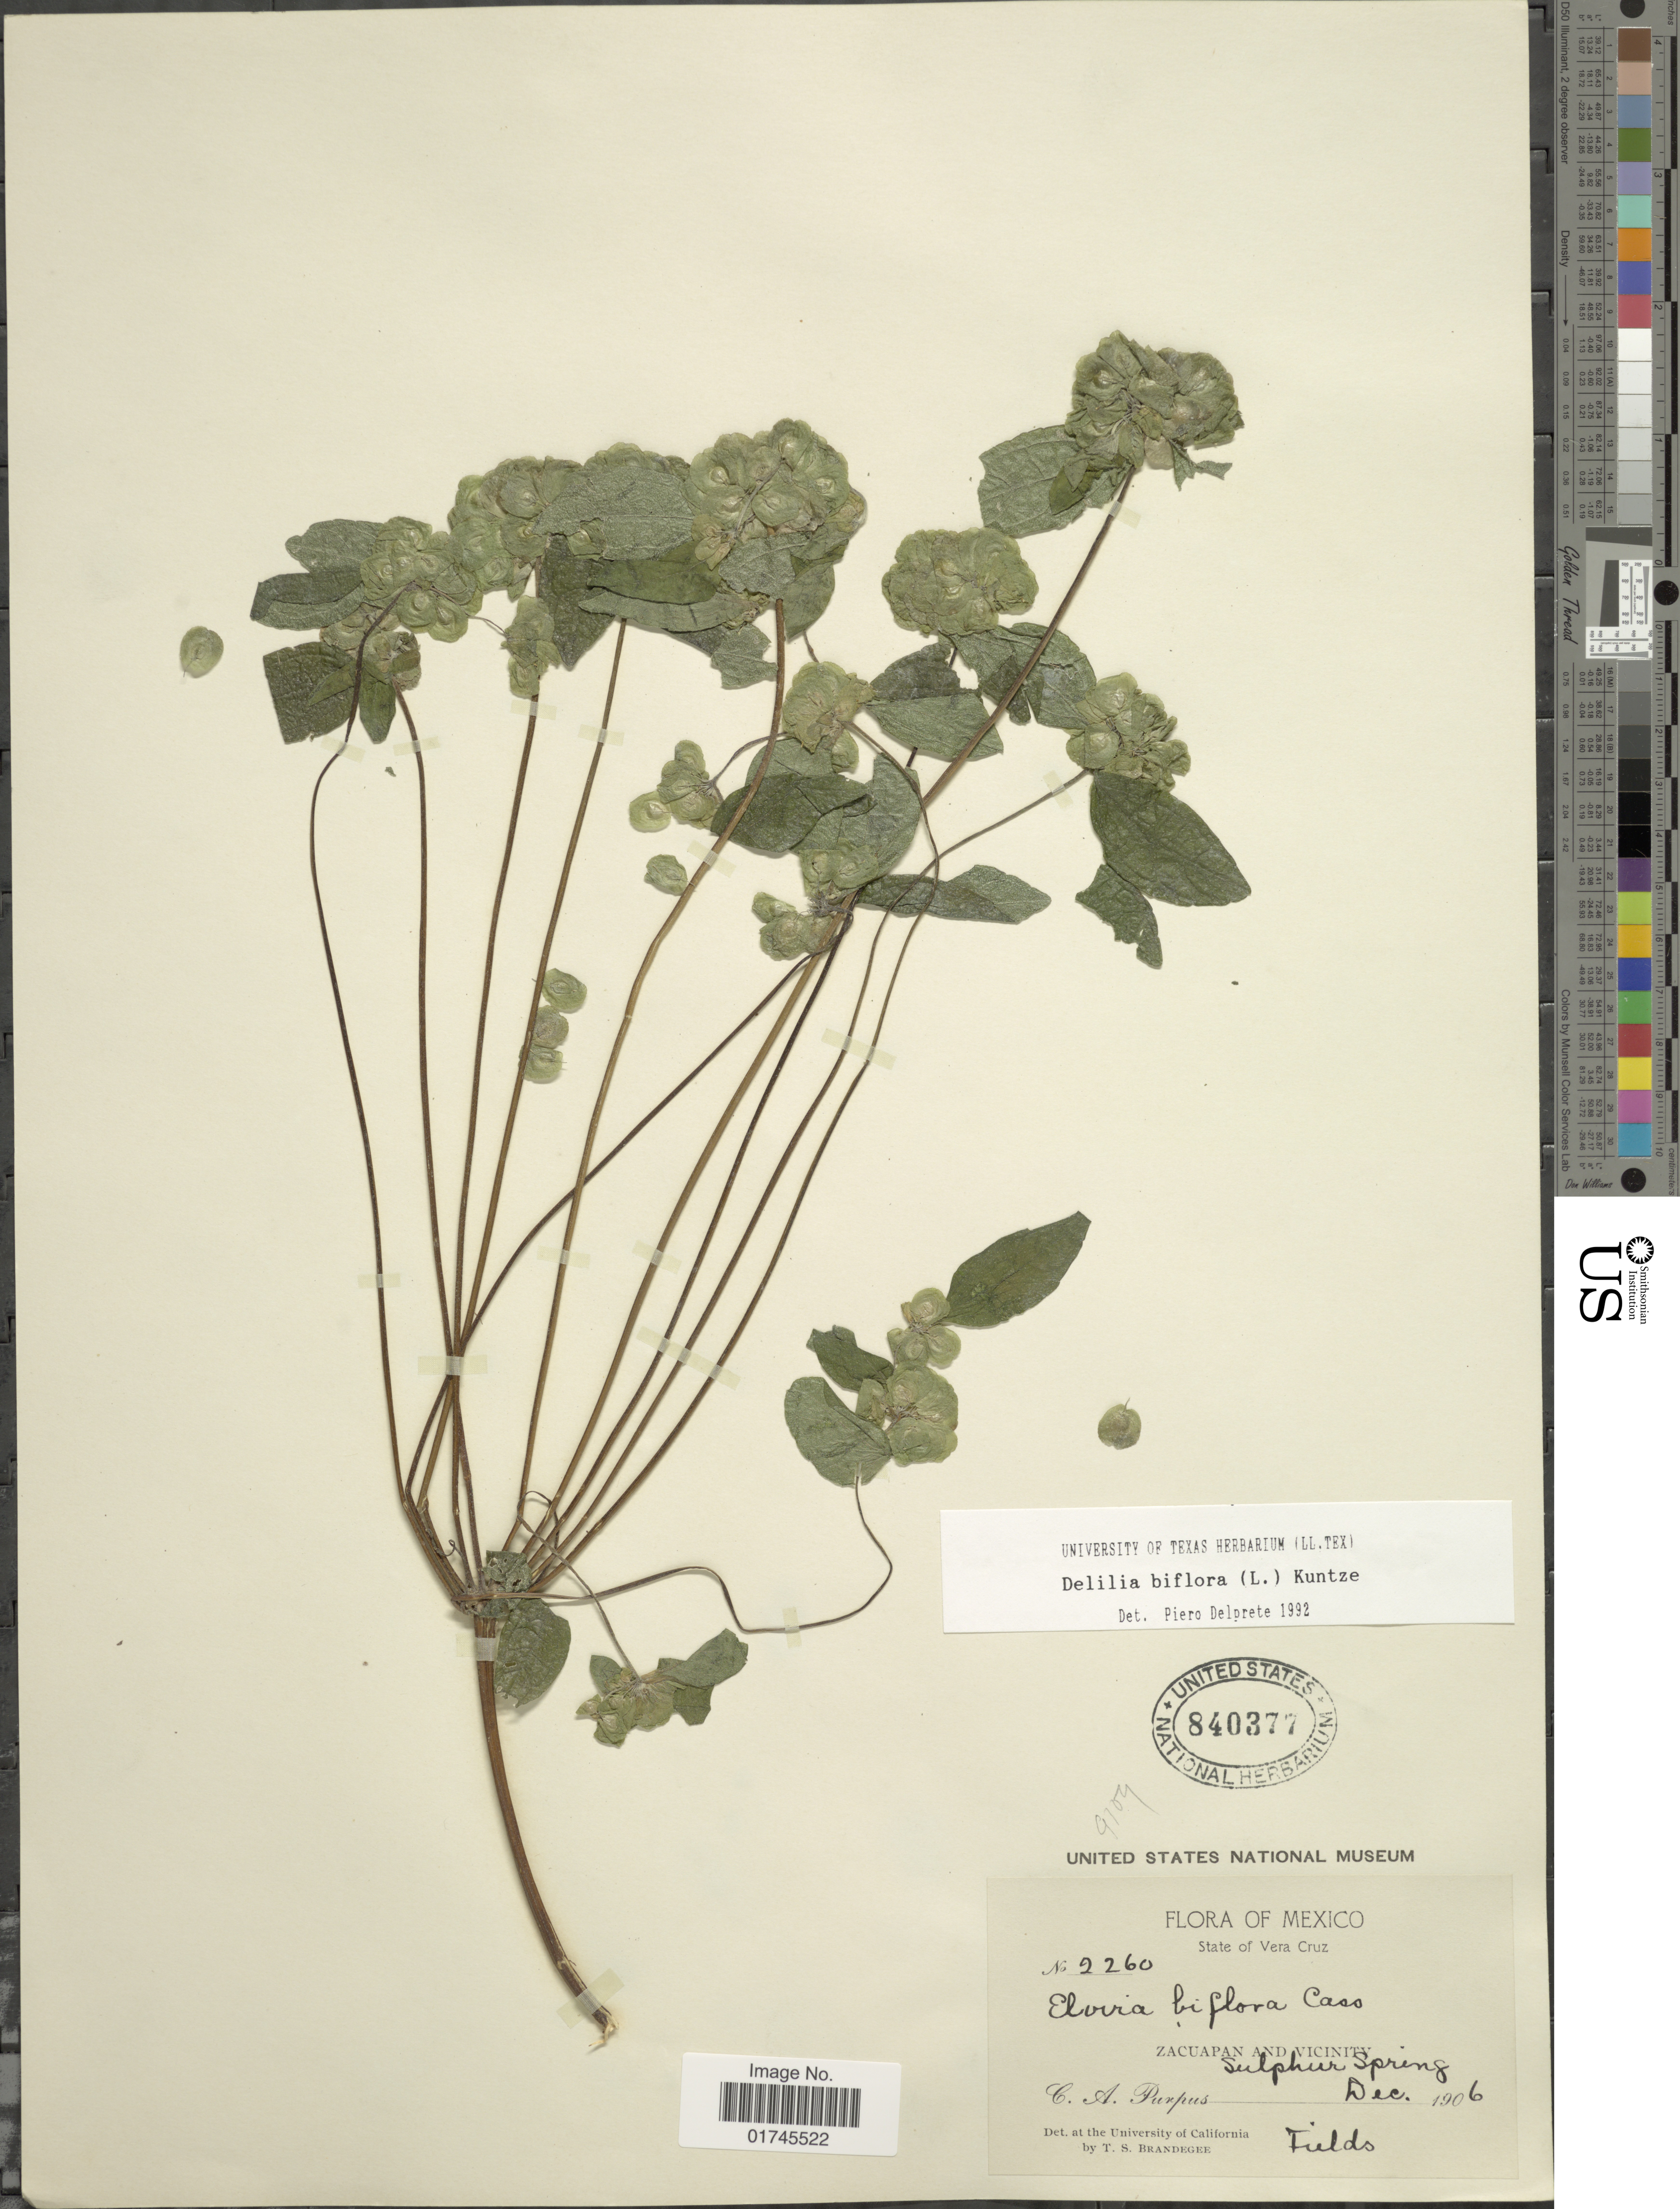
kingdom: Plantae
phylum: Tracheophyta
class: Magnoliopsida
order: Asterales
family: Asteraceae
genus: Delilia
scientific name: Delilia biflora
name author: (L.) Kuntze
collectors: C. A. Purpus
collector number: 2260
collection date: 1906-12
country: Mexico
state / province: Veracruz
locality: State of Vera Cruz, Zacuapan and Vicinity, Sulphur Spring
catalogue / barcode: US 840377